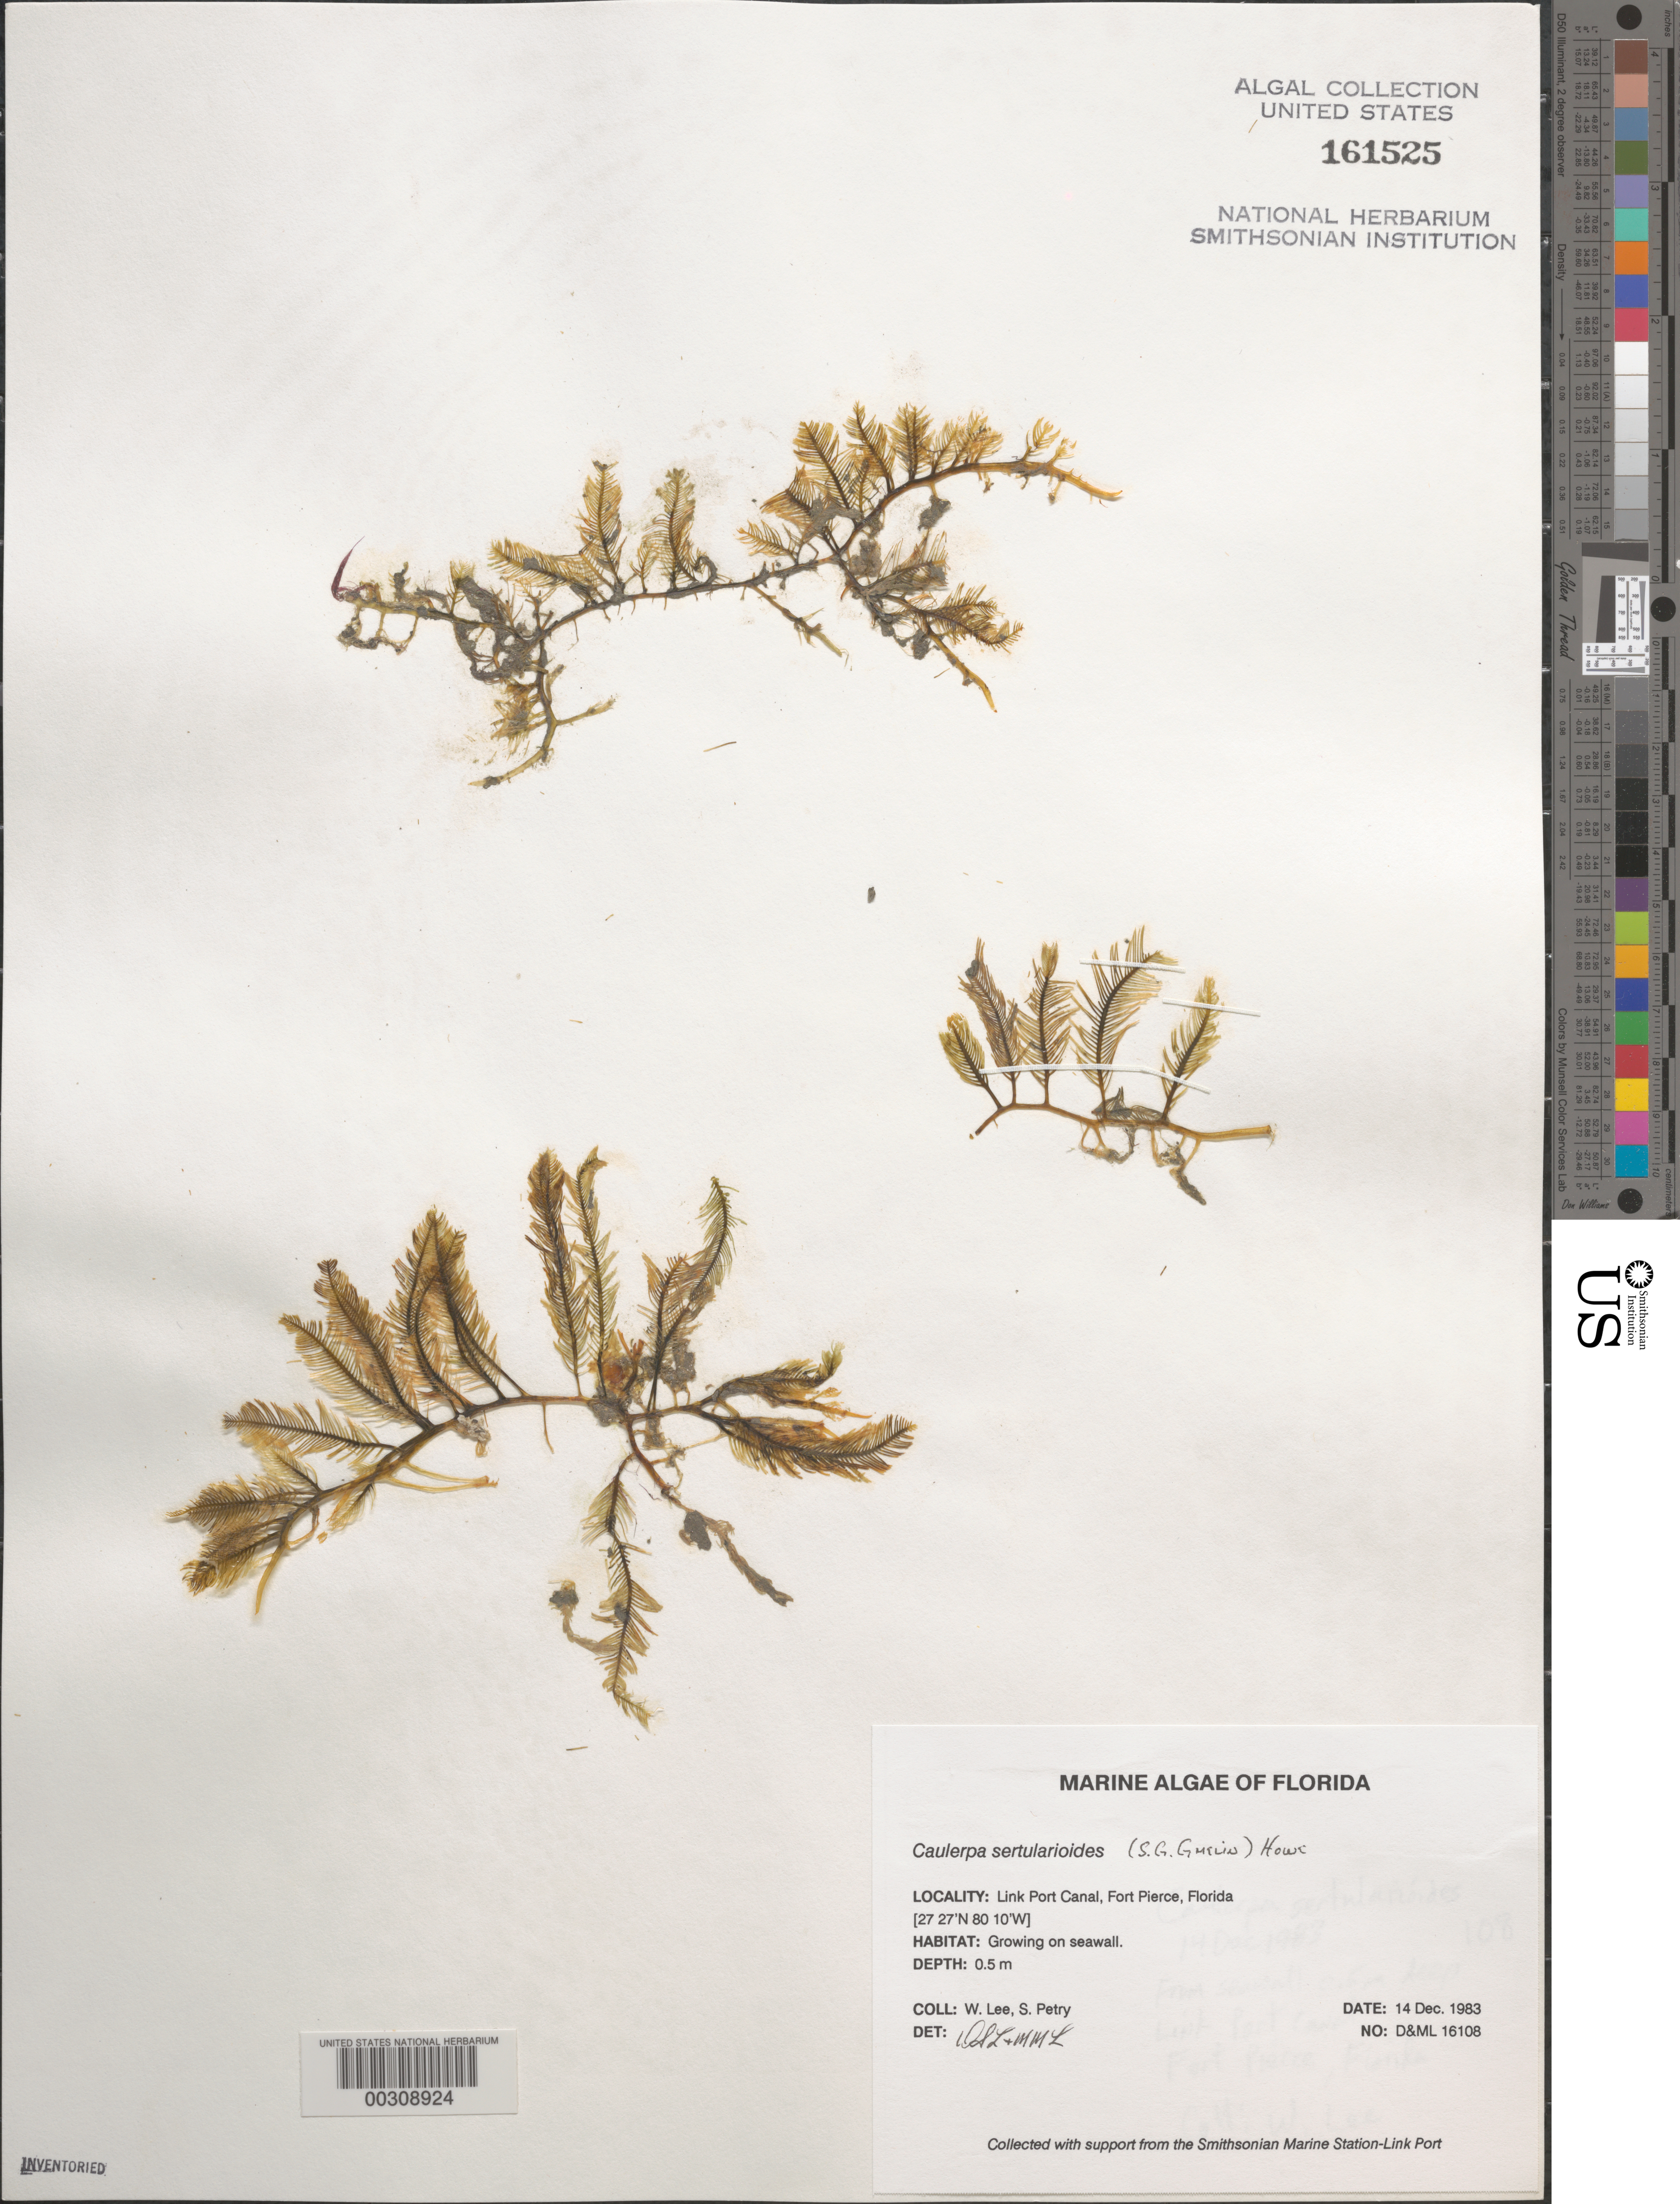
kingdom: Plantae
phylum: Chlorophyta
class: Ulvophyceae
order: Bryopsidales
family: Caulerpaceae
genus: Caulerpa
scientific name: Caulerpa sertularioides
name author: (S.G. Gmel.) M. Howe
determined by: Littler, D. S.; Littler, M. M.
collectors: W. Lee & S. Petry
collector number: D&ML 16108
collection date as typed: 14 Dec 1983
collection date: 1983-12-14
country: United States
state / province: Florida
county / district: Saint Lucie County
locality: Fort Pierce, Link Port Canal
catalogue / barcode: US 161525